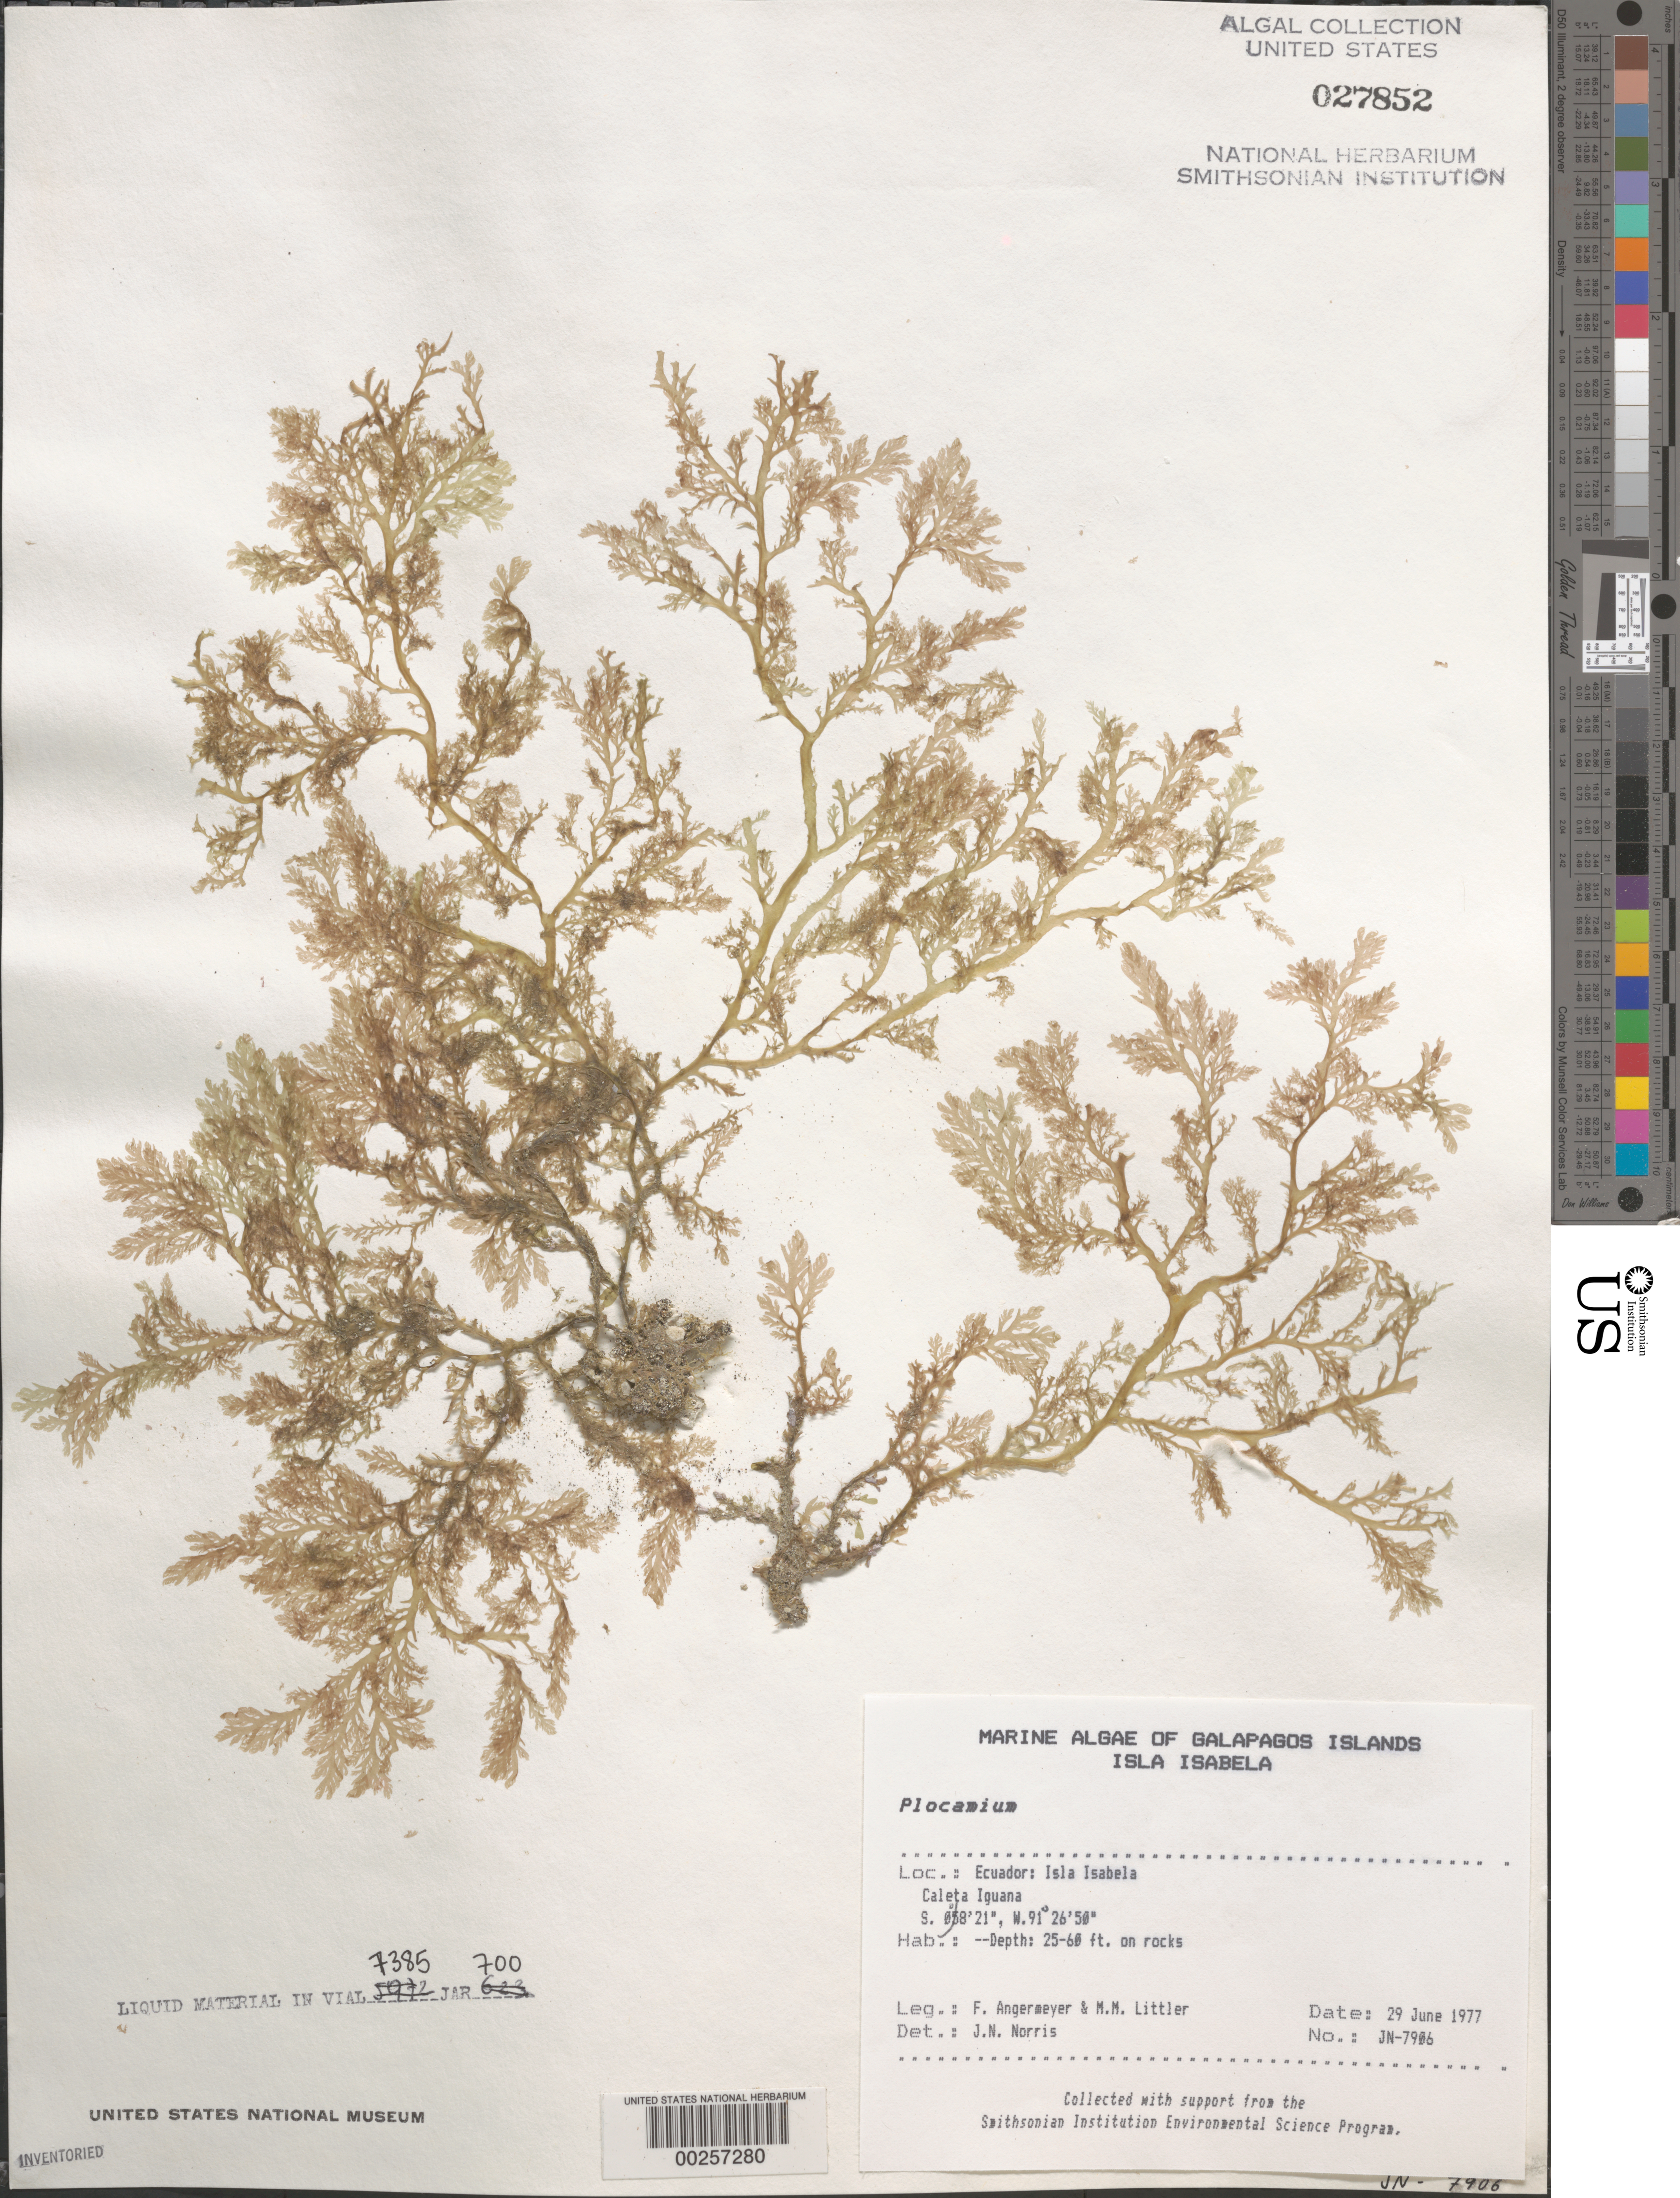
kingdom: Plantae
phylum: Rhodophyta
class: Florideophyceae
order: Plocamiales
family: Plocamiaceae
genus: Plocamium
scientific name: Plocamium sp.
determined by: Norris, James N.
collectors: F. Angermeyer & M. M. Littler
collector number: Jn-7906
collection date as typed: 29 Jun 1977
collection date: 1977-06-29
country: Ecuador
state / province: Colón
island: Isabela [Albemarle]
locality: Caleta Iguana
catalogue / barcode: US 27852